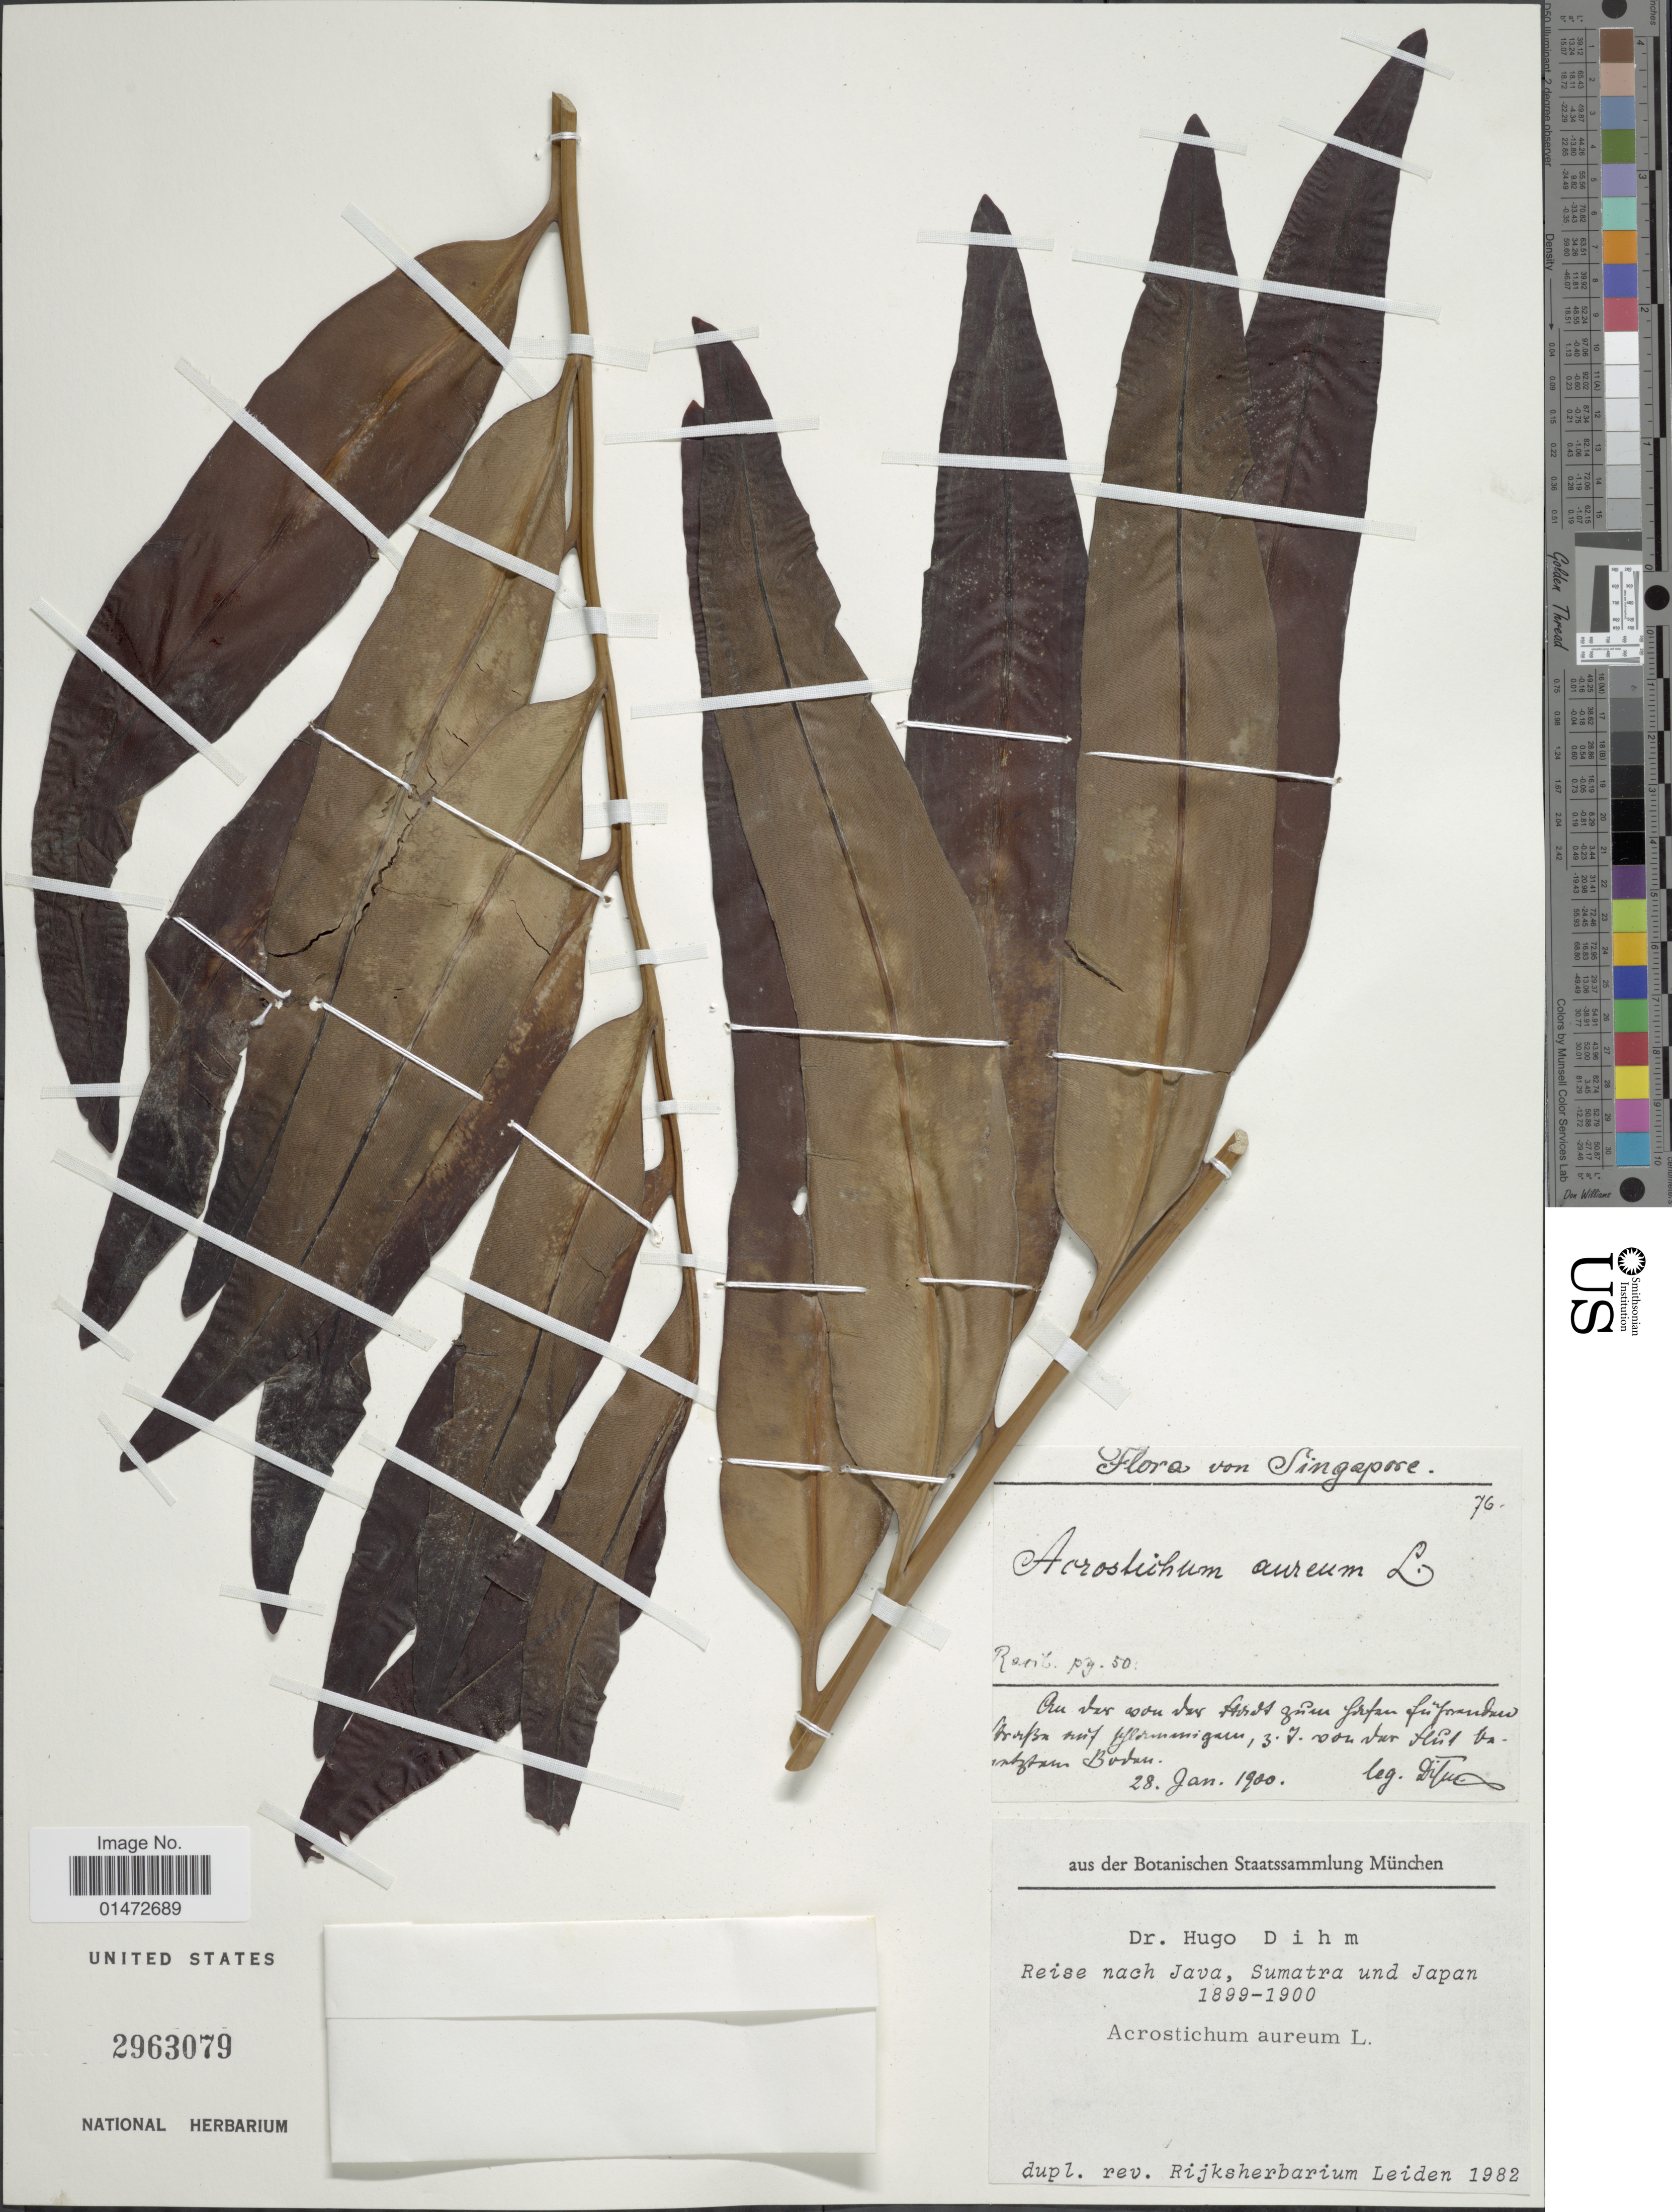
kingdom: Plantae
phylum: Tracheophyta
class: Polypodiopsida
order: Polypodiales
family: Pteridaceae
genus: Acrostichum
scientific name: Acrostichum aureum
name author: L.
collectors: H. Dihm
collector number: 76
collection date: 1900-01-28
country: Singapore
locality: Au var asou var Hirdt gum [illegible text].[interpreted]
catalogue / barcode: US 2963079